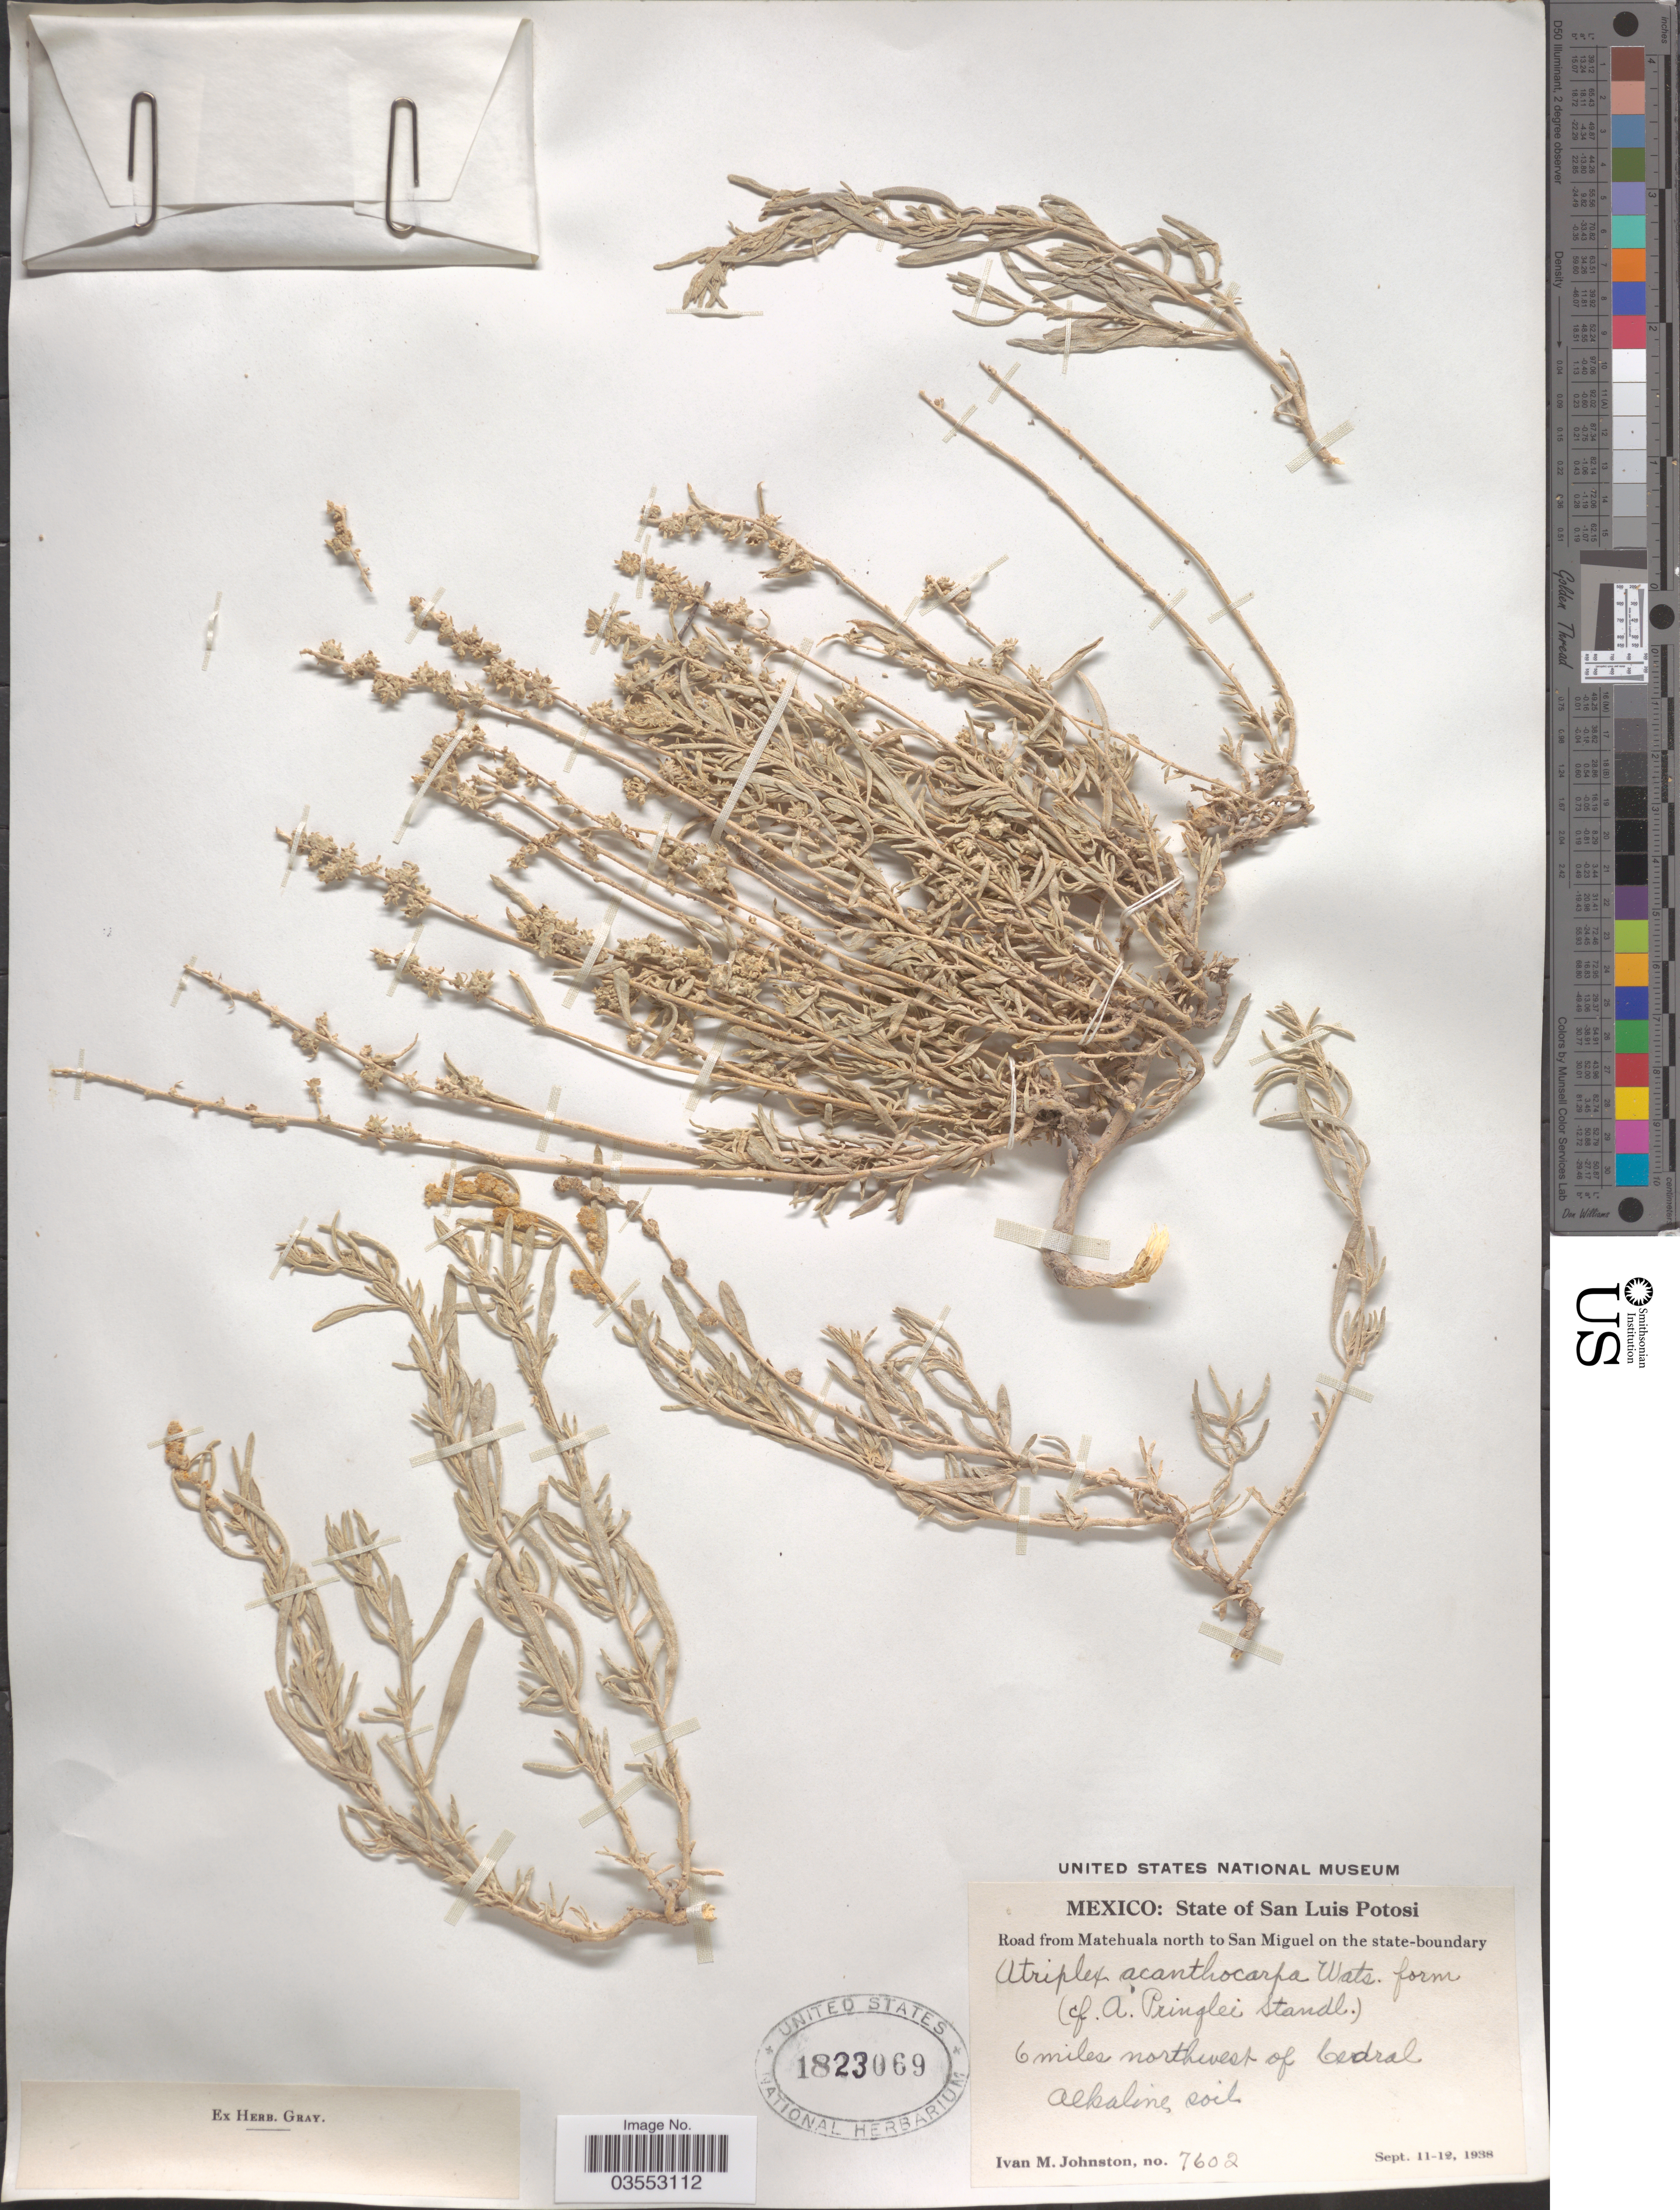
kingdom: Plantae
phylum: Tracheophyta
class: Magnoliopsida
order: Caryophyllales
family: Amaranthaceae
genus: Atriplex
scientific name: Atriplex acanthocarpa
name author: (Torr.) S. Watson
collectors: I.M. Johnston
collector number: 7602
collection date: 1938-09-11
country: Mexico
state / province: San Luis Potosí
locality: Road from Matehuala north to San Miguel on the state-boundary. 6 miles northwest of cedral Alkaline soil.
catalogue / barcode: US 1823069